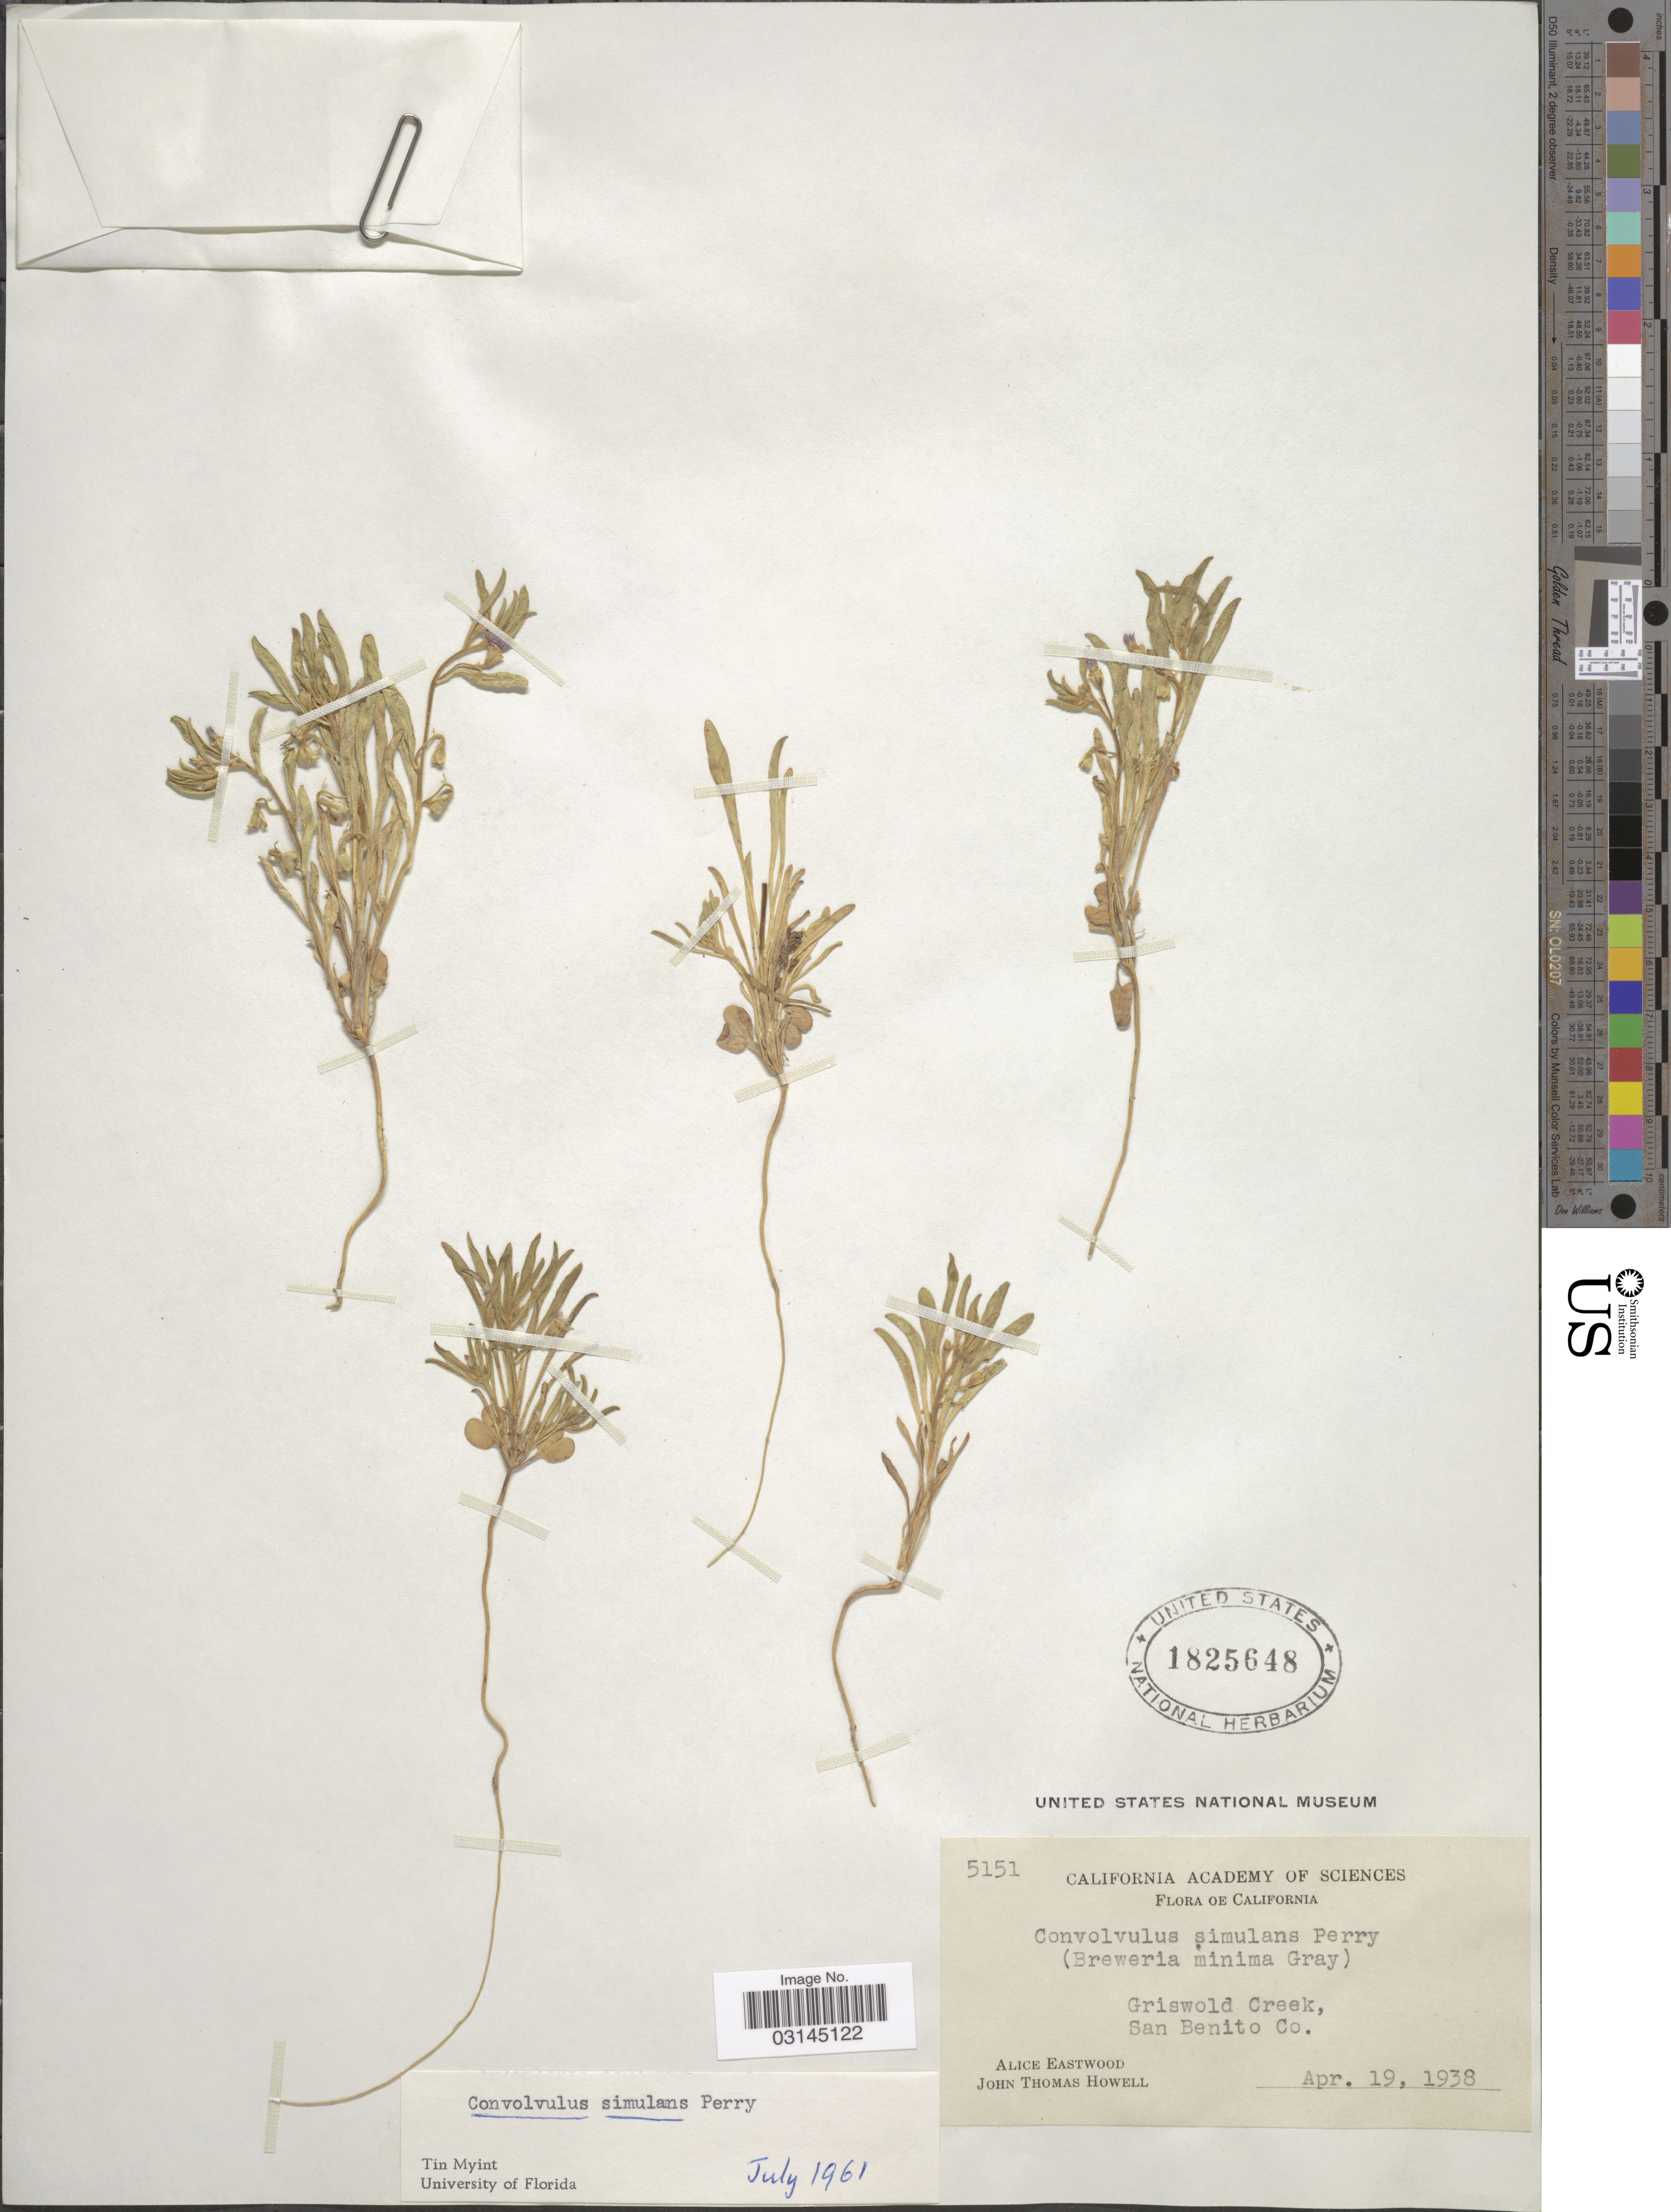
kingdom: Plantae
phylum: Tracheophyta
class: Magnoliopsida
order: Solanales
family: Convolvulaceae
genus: Convolvulus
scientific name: Convolvulus simulans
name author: L.M. Perry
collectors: A. Eastwood & J. T. Howell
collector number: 5151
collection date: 1938-04-19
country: United States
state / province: California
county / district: San Benito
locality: Griswold Creek, San Benito Co.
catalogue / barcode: US 1825648